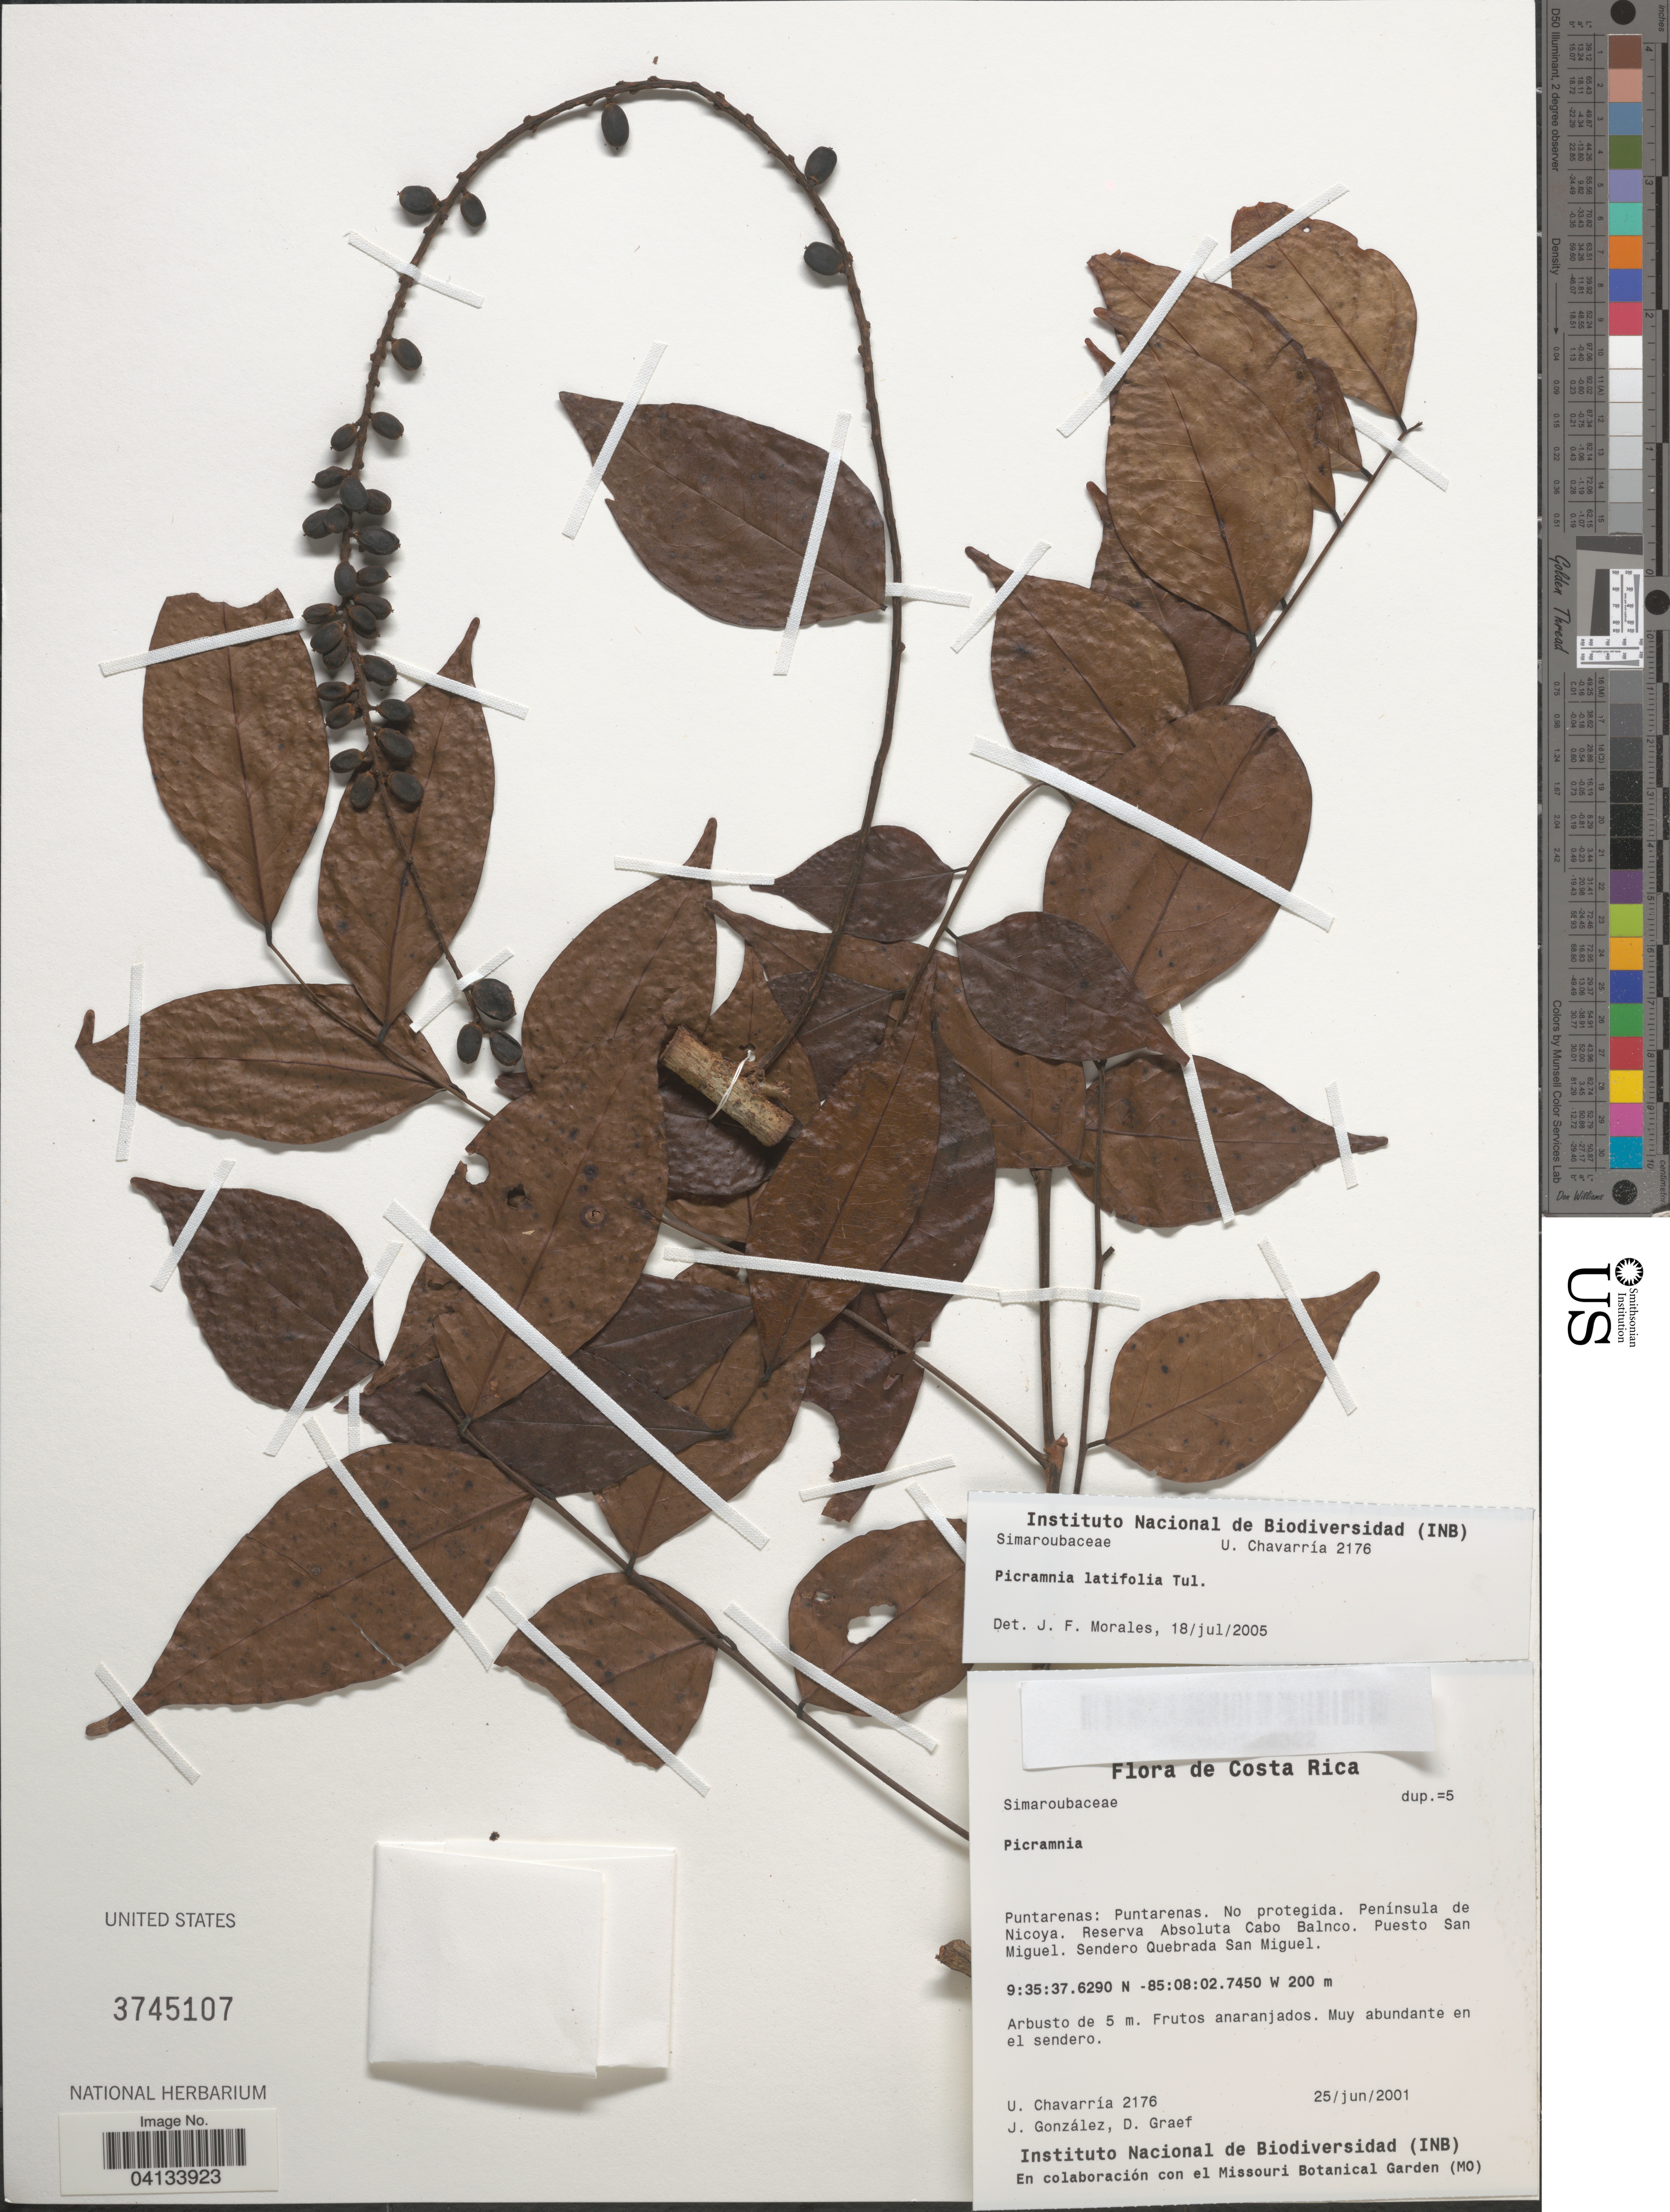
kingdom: Plantae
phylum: Tracheophyta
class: Magnoliopsida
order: Picramniales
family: Picramniaceae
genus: Picramnia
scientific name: Picramnia latifolia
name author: Tul.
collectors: U. Chavarría, J. González & D. Graef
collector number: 2176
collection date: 2001-06-25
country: Costa Rica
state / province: Puntarenas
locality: Puntarenas. No protegida. Península de Nicoya. Reserva Absoluta Cabo Balnco. Puesto San Miguel. Sendero Quebrada San Miguel.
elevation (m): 200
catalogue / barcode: US 3745107